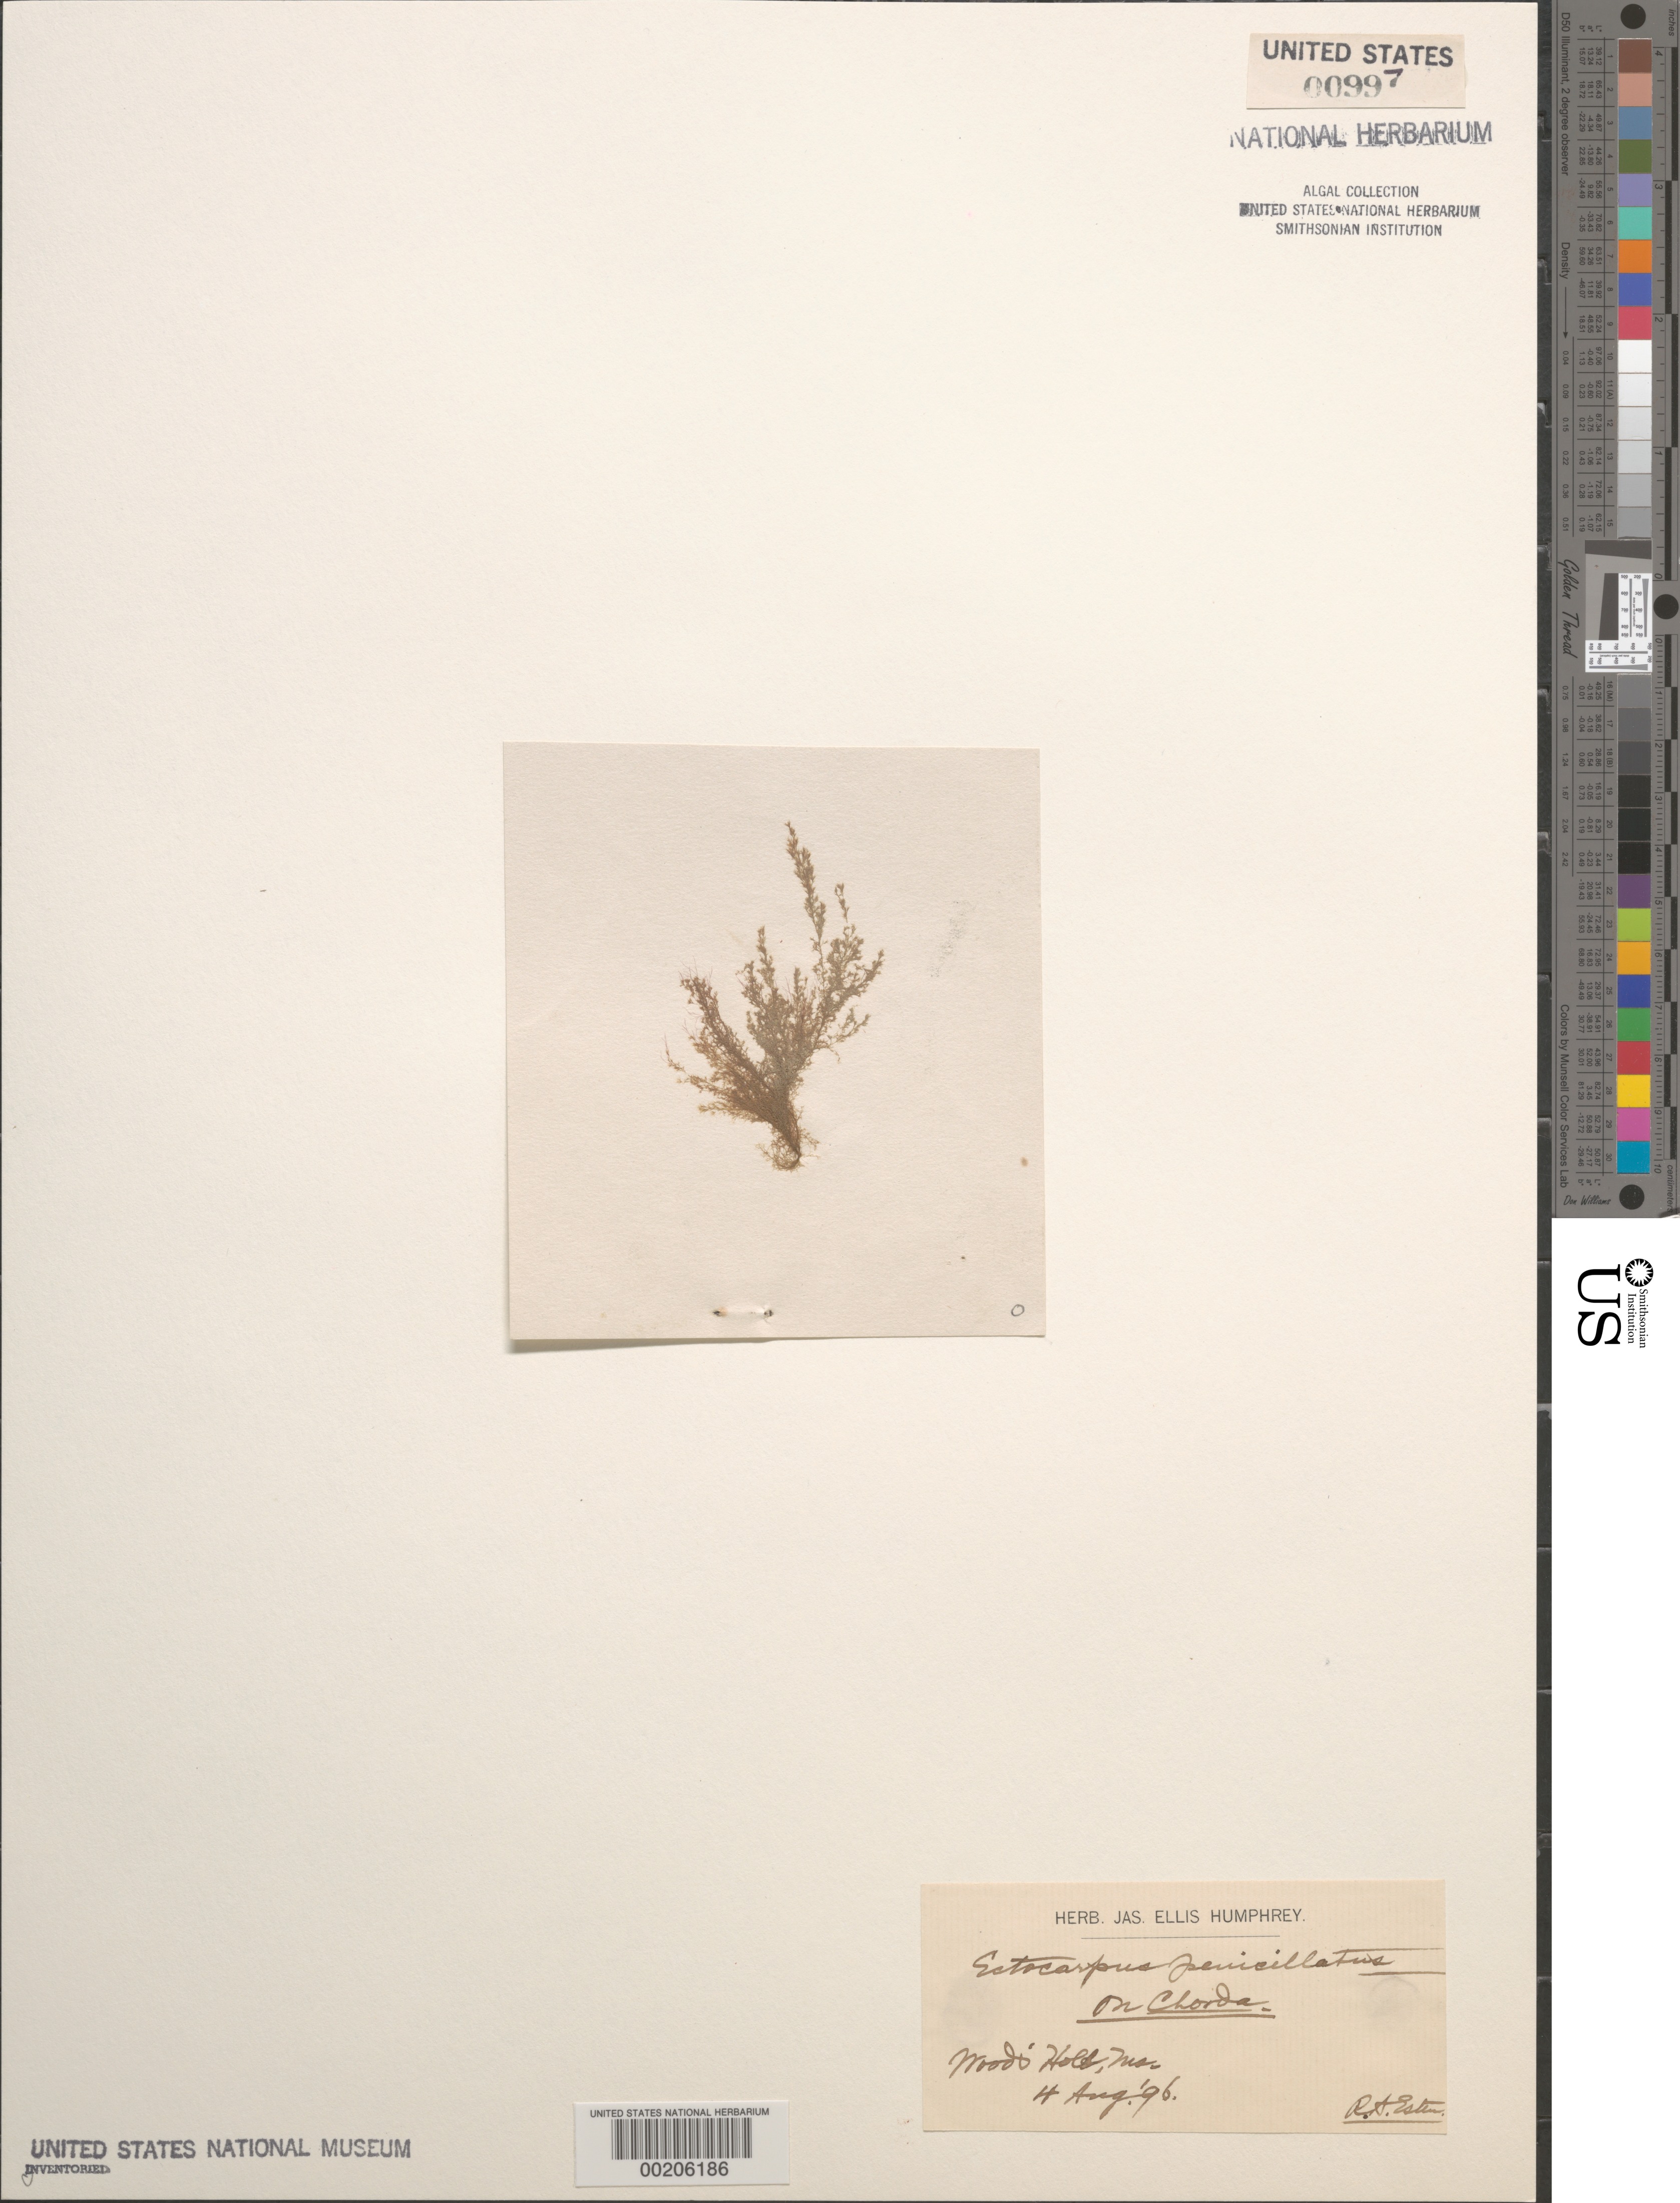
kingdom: Chromista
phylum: Ochrophyta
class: Phaeophyceae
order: Ectocarpales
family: Ectocarpaceae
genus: Ectocarpus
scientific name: Ectocarpus penicillatus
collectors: R. Esten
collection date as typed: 04 Aug 1896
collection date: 1896-08-04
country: United States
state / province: Massachusetts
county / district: Barnstable County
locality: Woods Hole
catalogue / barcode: US 997